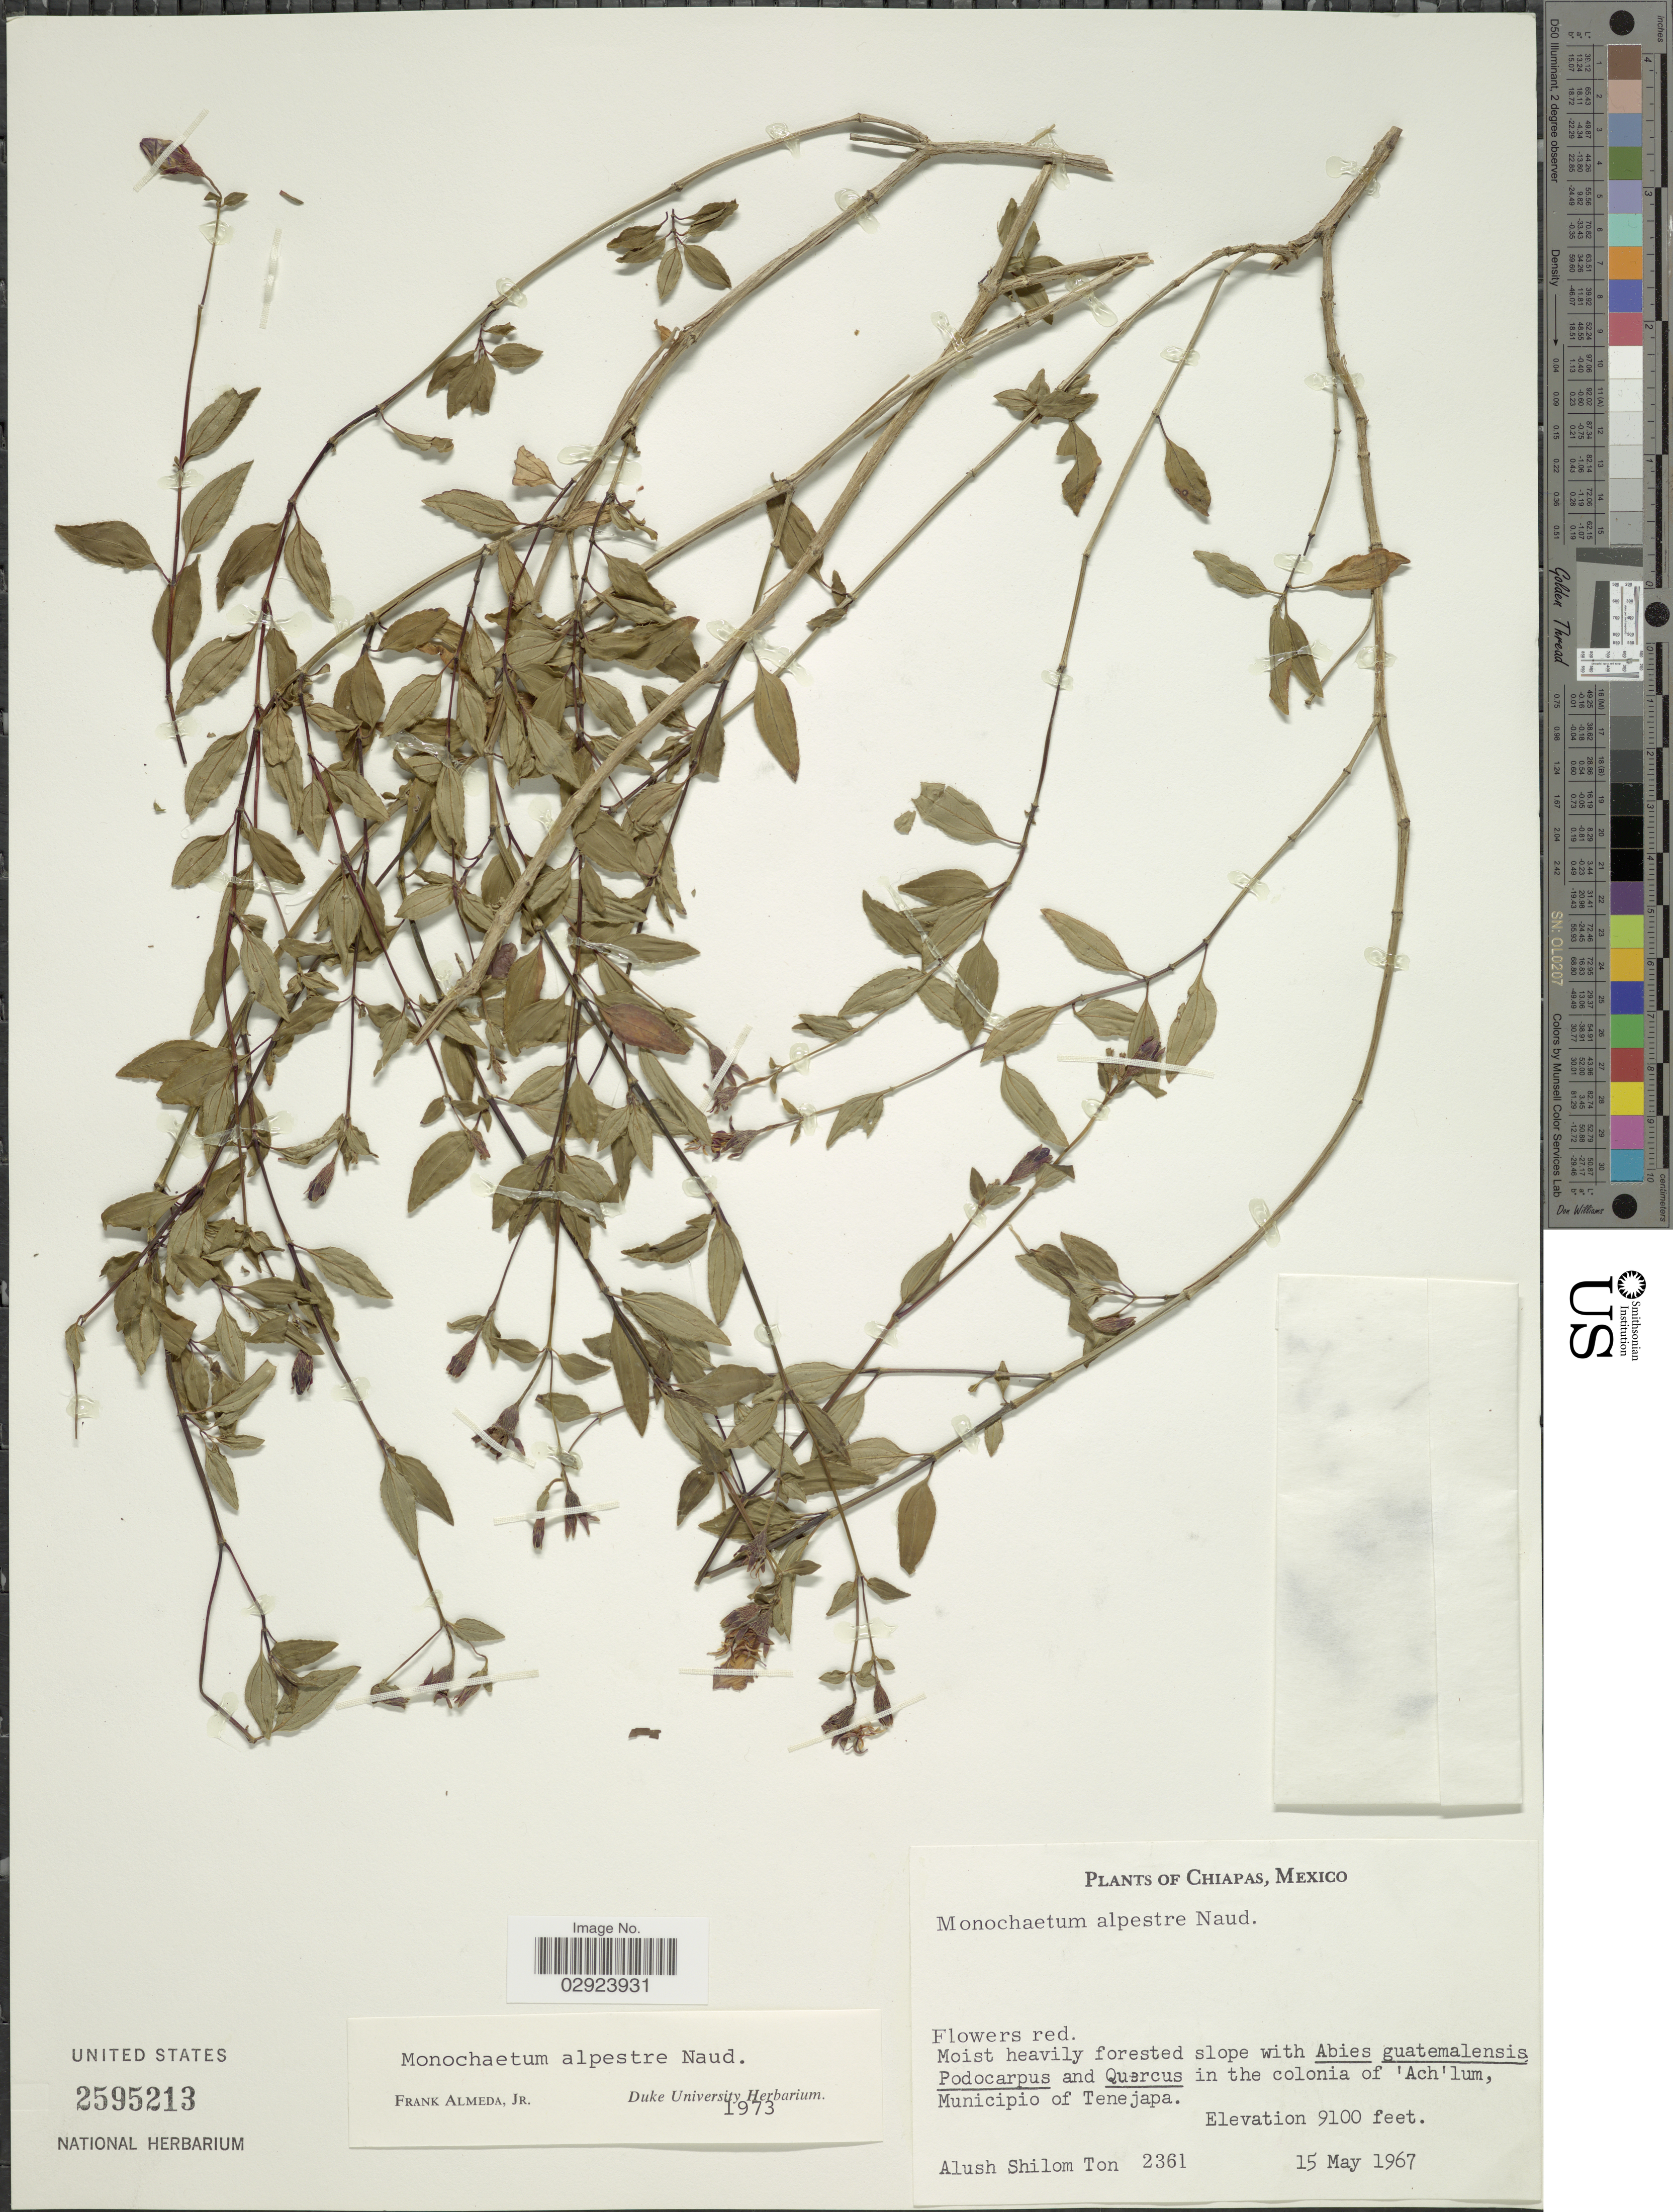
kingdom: Plantae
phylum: Tracheophyta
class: Magnoliopsida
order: Myrtales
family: Melastomataceae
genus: Monochaetum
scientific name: Monochaetum alpestre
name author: Naudin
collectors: A. M. Ton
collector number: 2361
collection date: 1967-05-15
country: Mexico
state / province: Chiapas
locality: In the colonia of 'Ach'lum, Municipio of Tenejapa.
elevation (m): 2774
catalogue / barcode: US 2595213